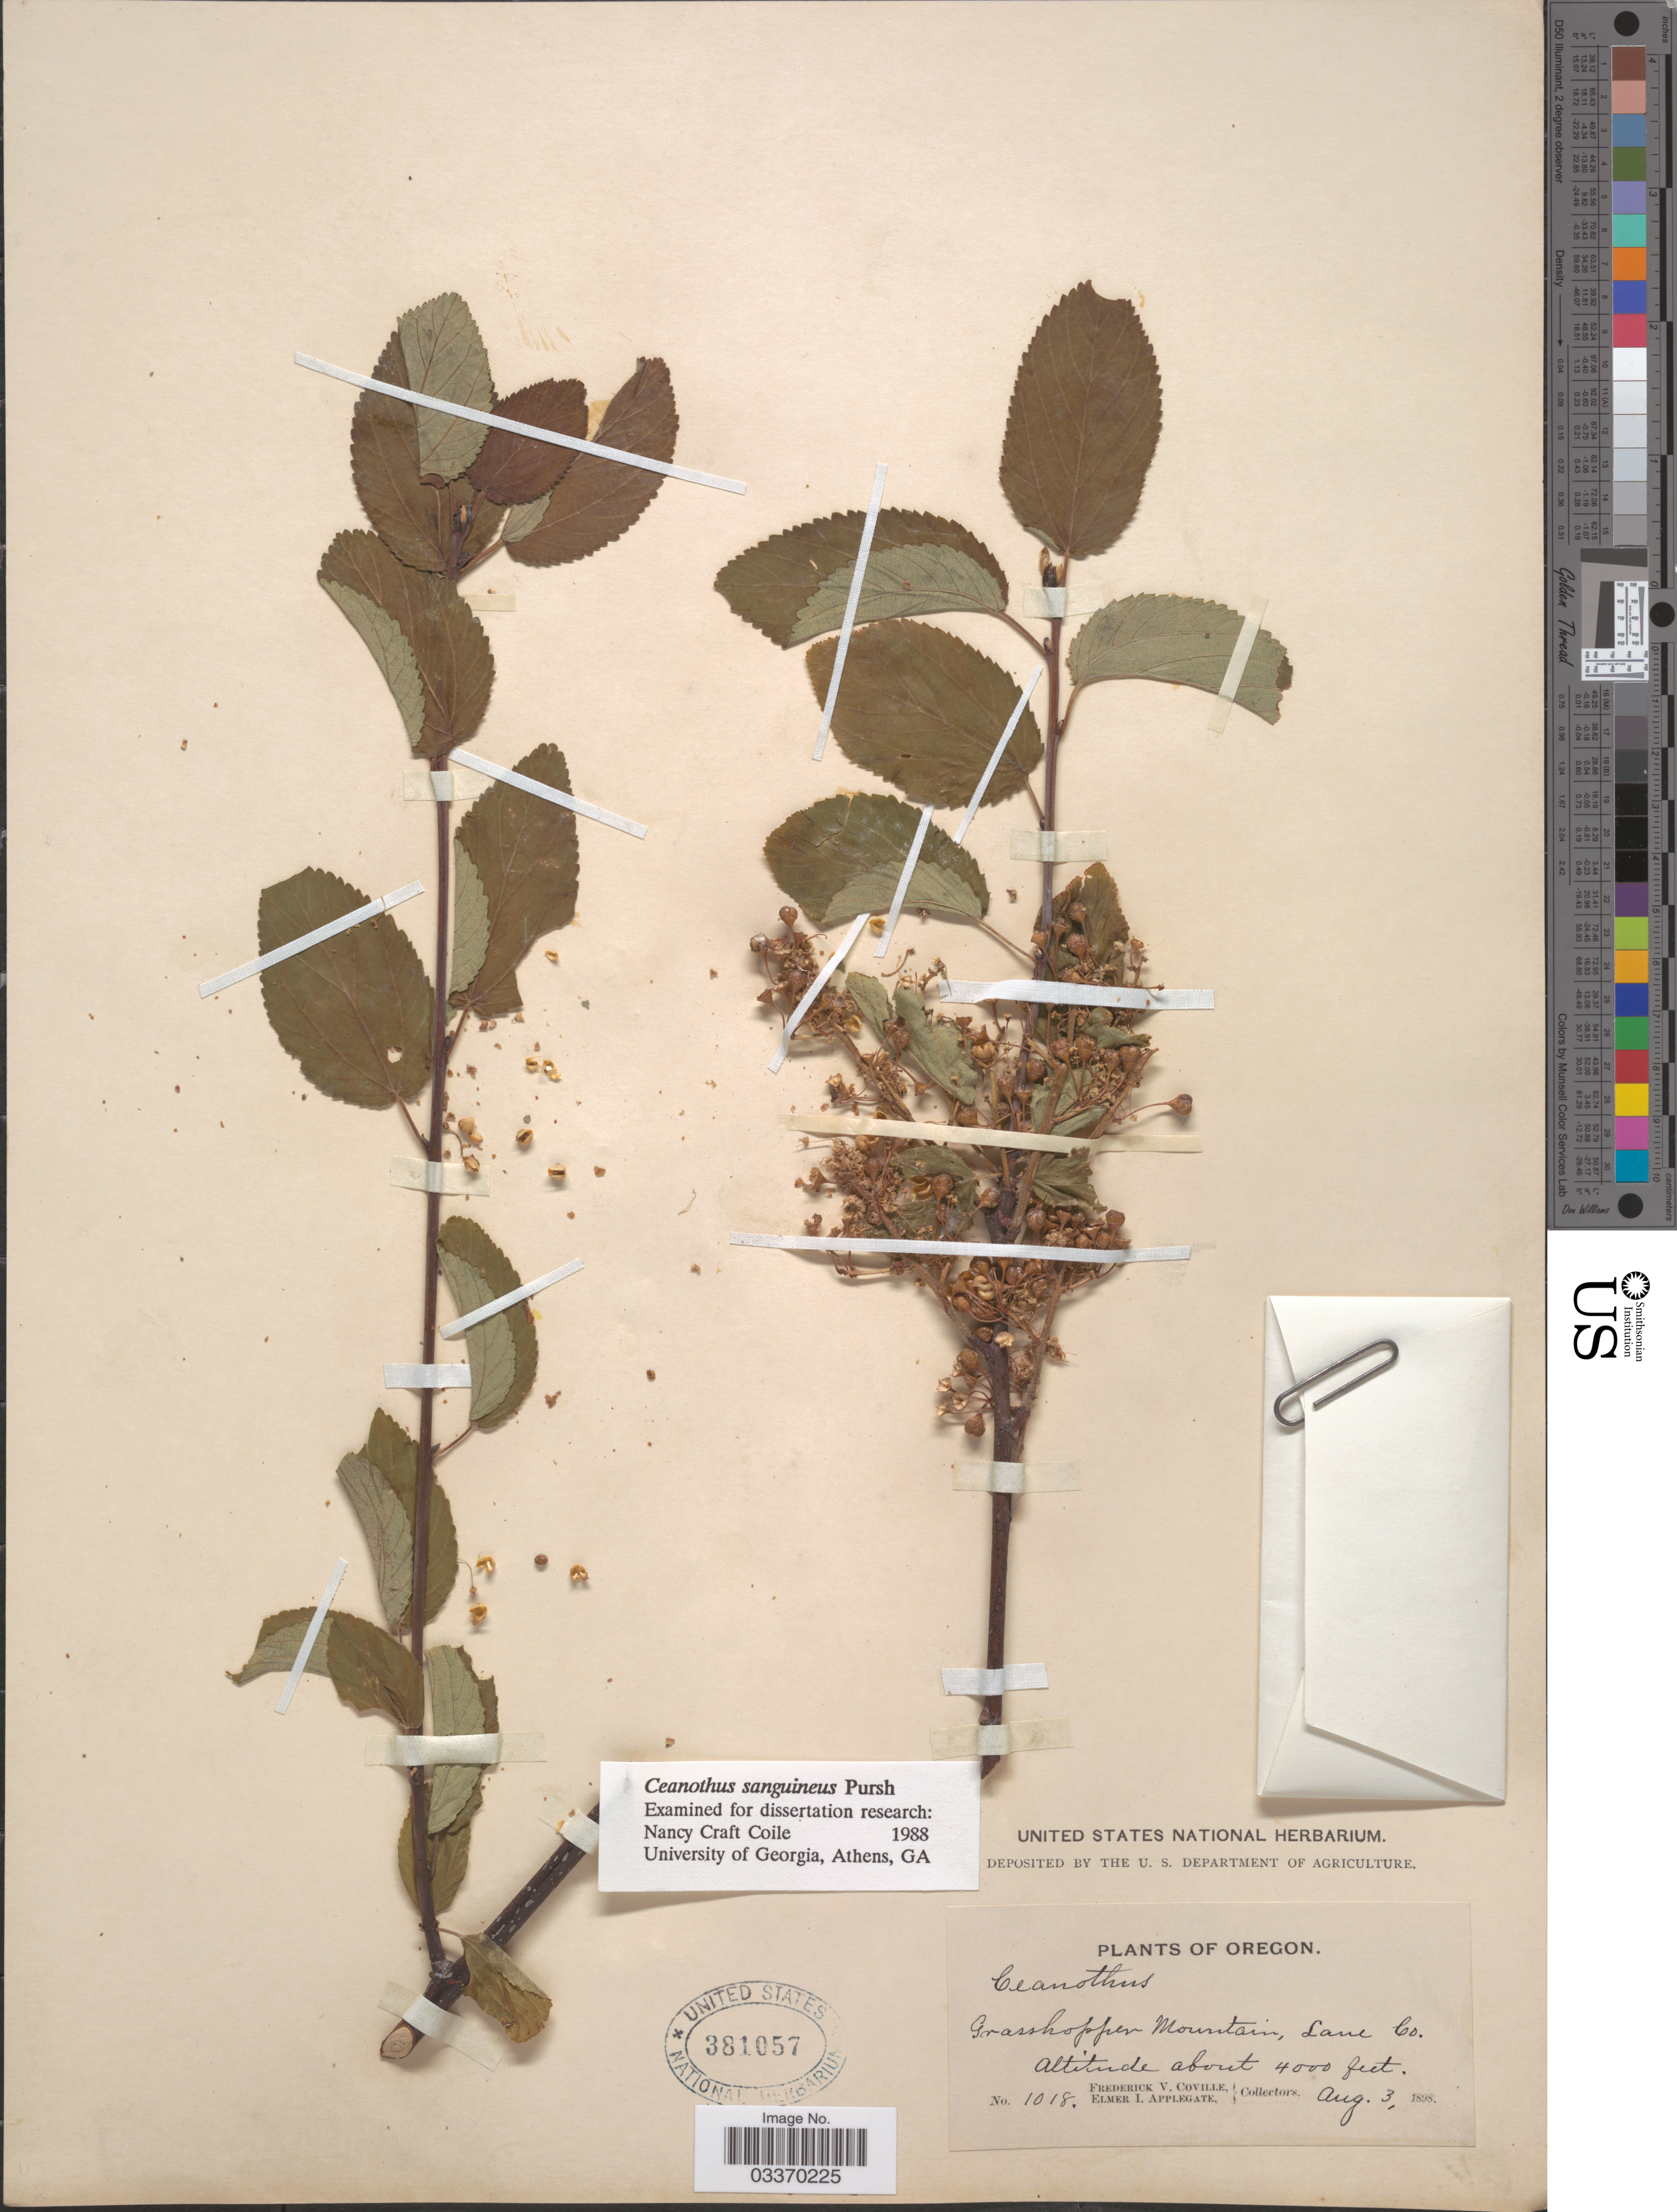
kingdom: Plantae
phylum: Tracheophyta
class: Magnoliopsida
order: Rosales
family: Rhamnaceae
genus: Ceanothus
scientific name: Ceanothus sanguineus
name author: Pursh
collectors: F. V. Coville & E. I. Applegate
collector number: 1018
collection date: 1898-08-03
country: United States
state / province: Oregon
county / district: Lane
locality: Grasshopper Mountain, Lane Co.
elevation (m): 1219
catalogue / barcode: US 381057